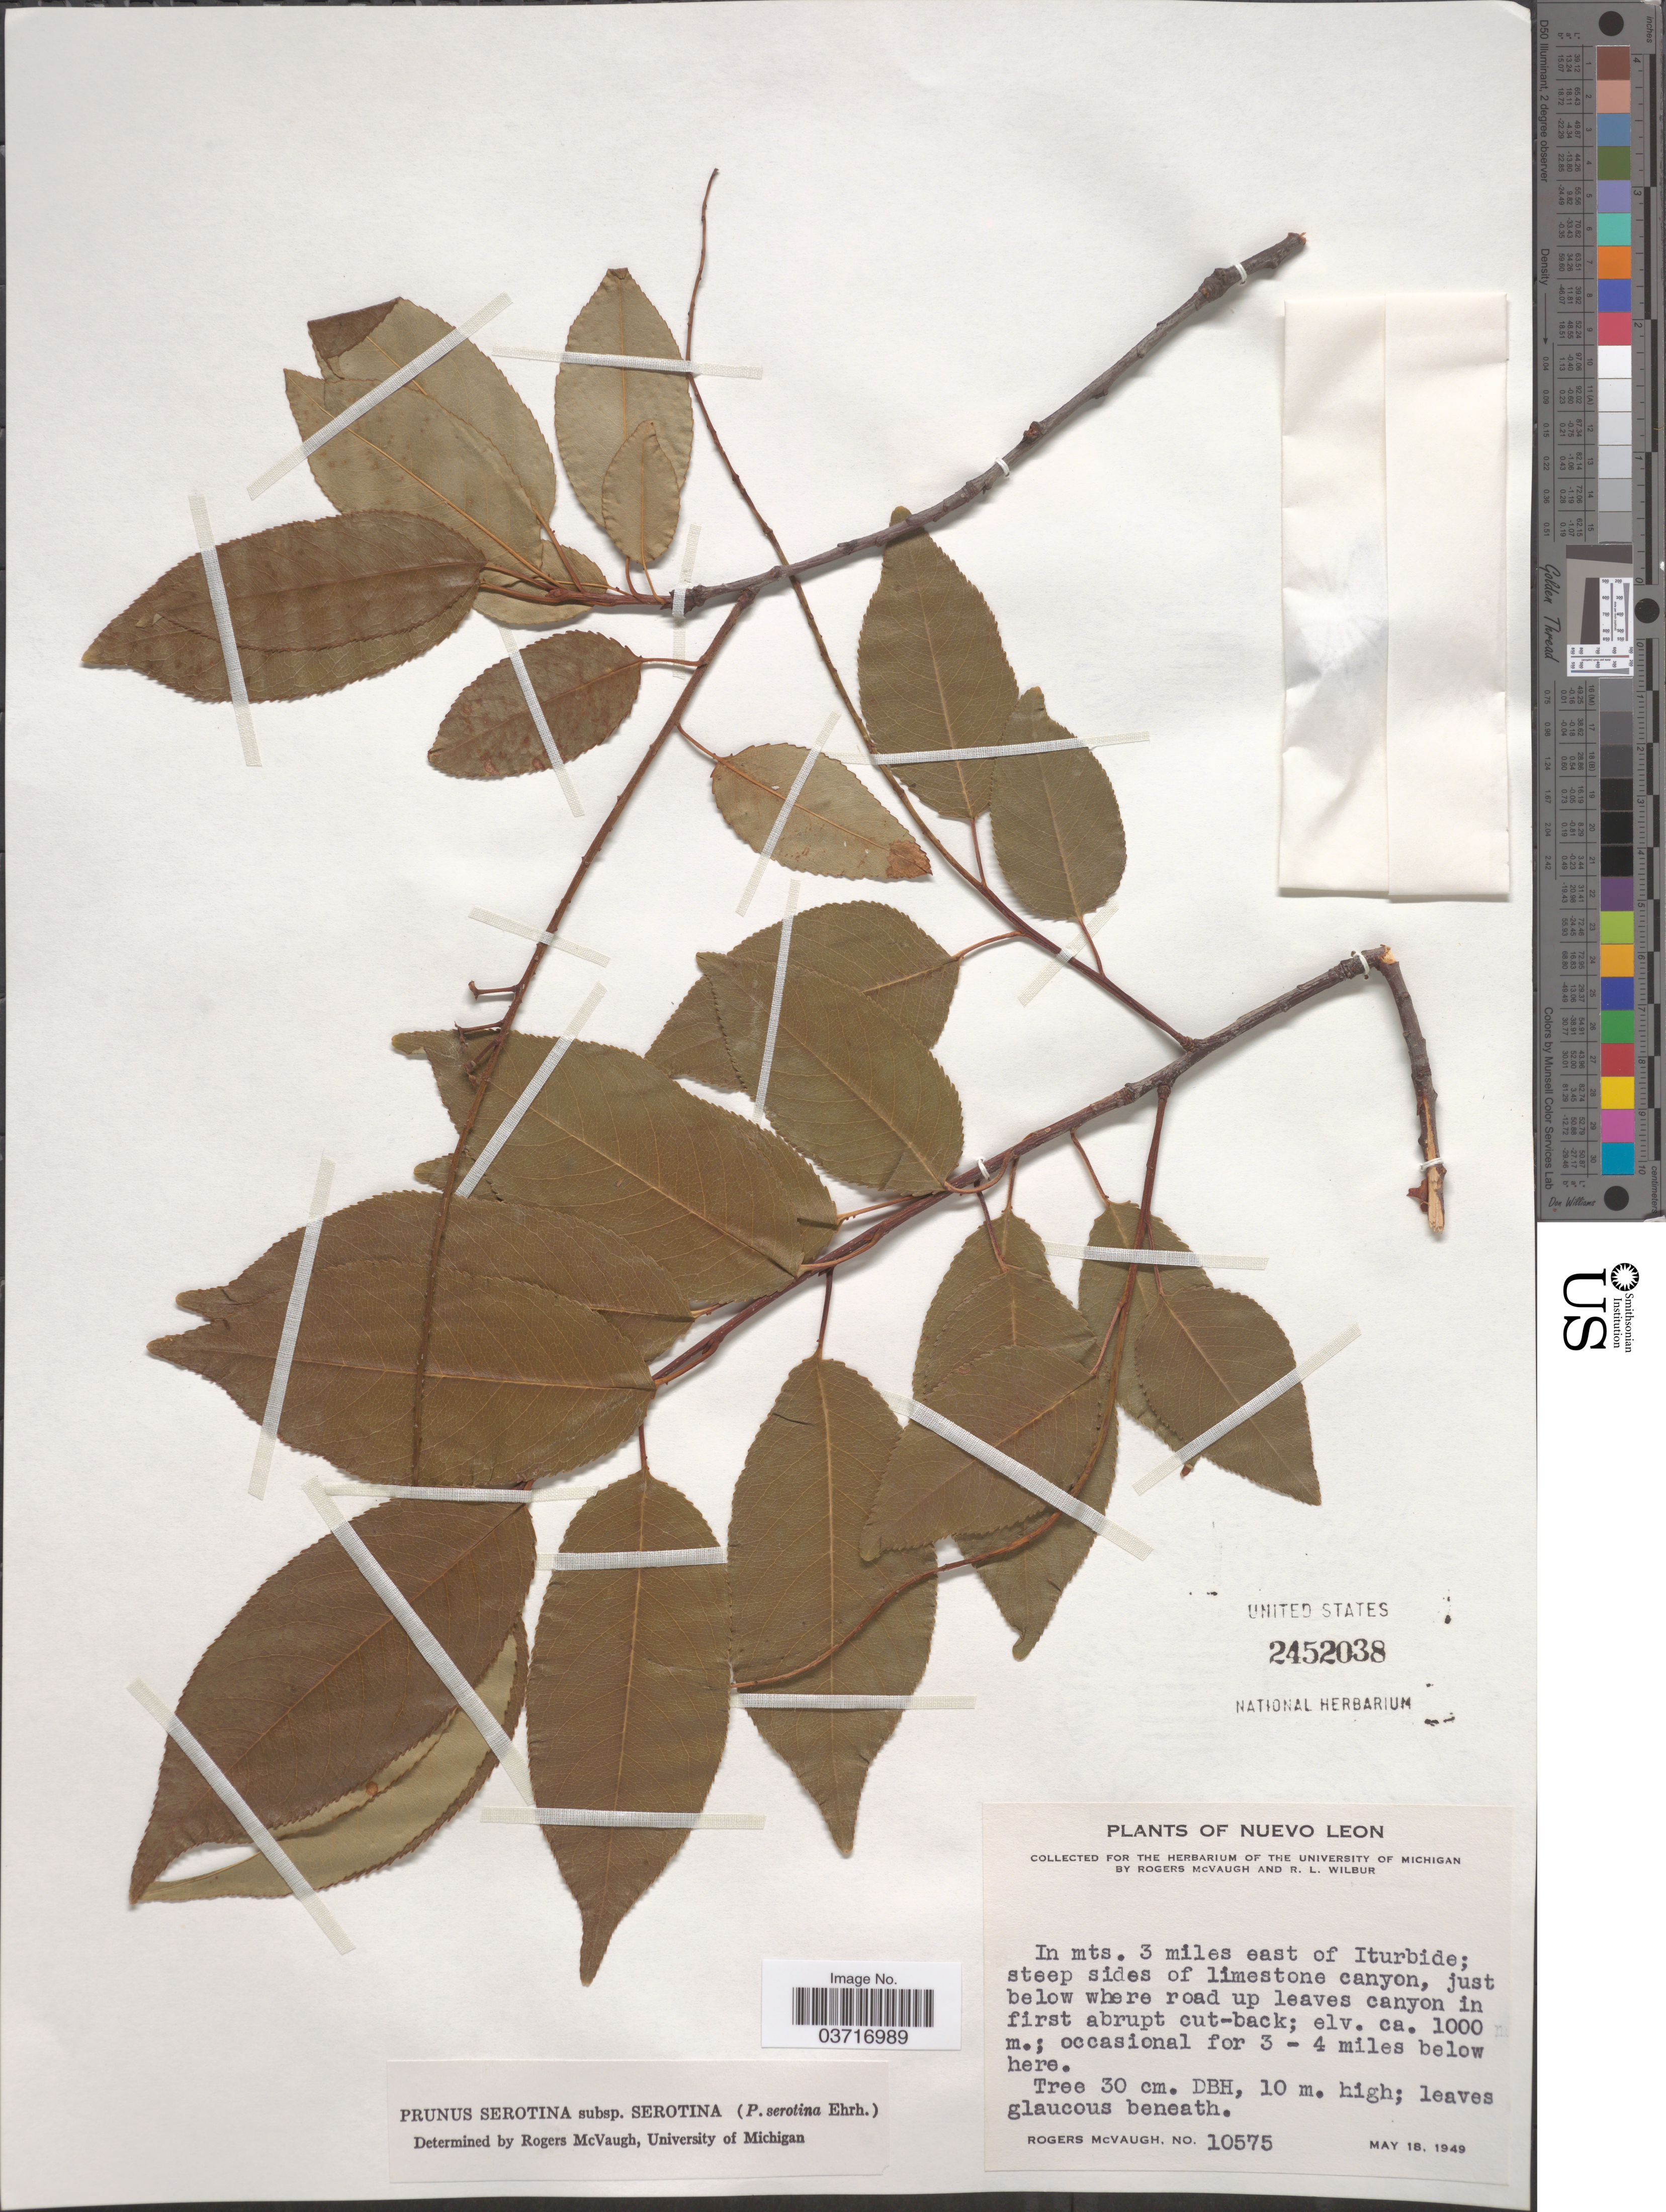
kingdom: Plantae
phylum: Tracheophyta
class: Magnoliopsida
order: Rosales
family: Rosaceae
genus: Prunus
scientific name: Prunus serotina var. serotina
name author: Ehrh.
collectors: R. McVaugh & R. L. Wilbur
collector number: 10575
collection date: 1949-05-18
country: Mexico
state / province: Nuevo León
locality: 3 miles east of Iturbide.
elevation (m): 1000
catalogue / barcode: US 2452038